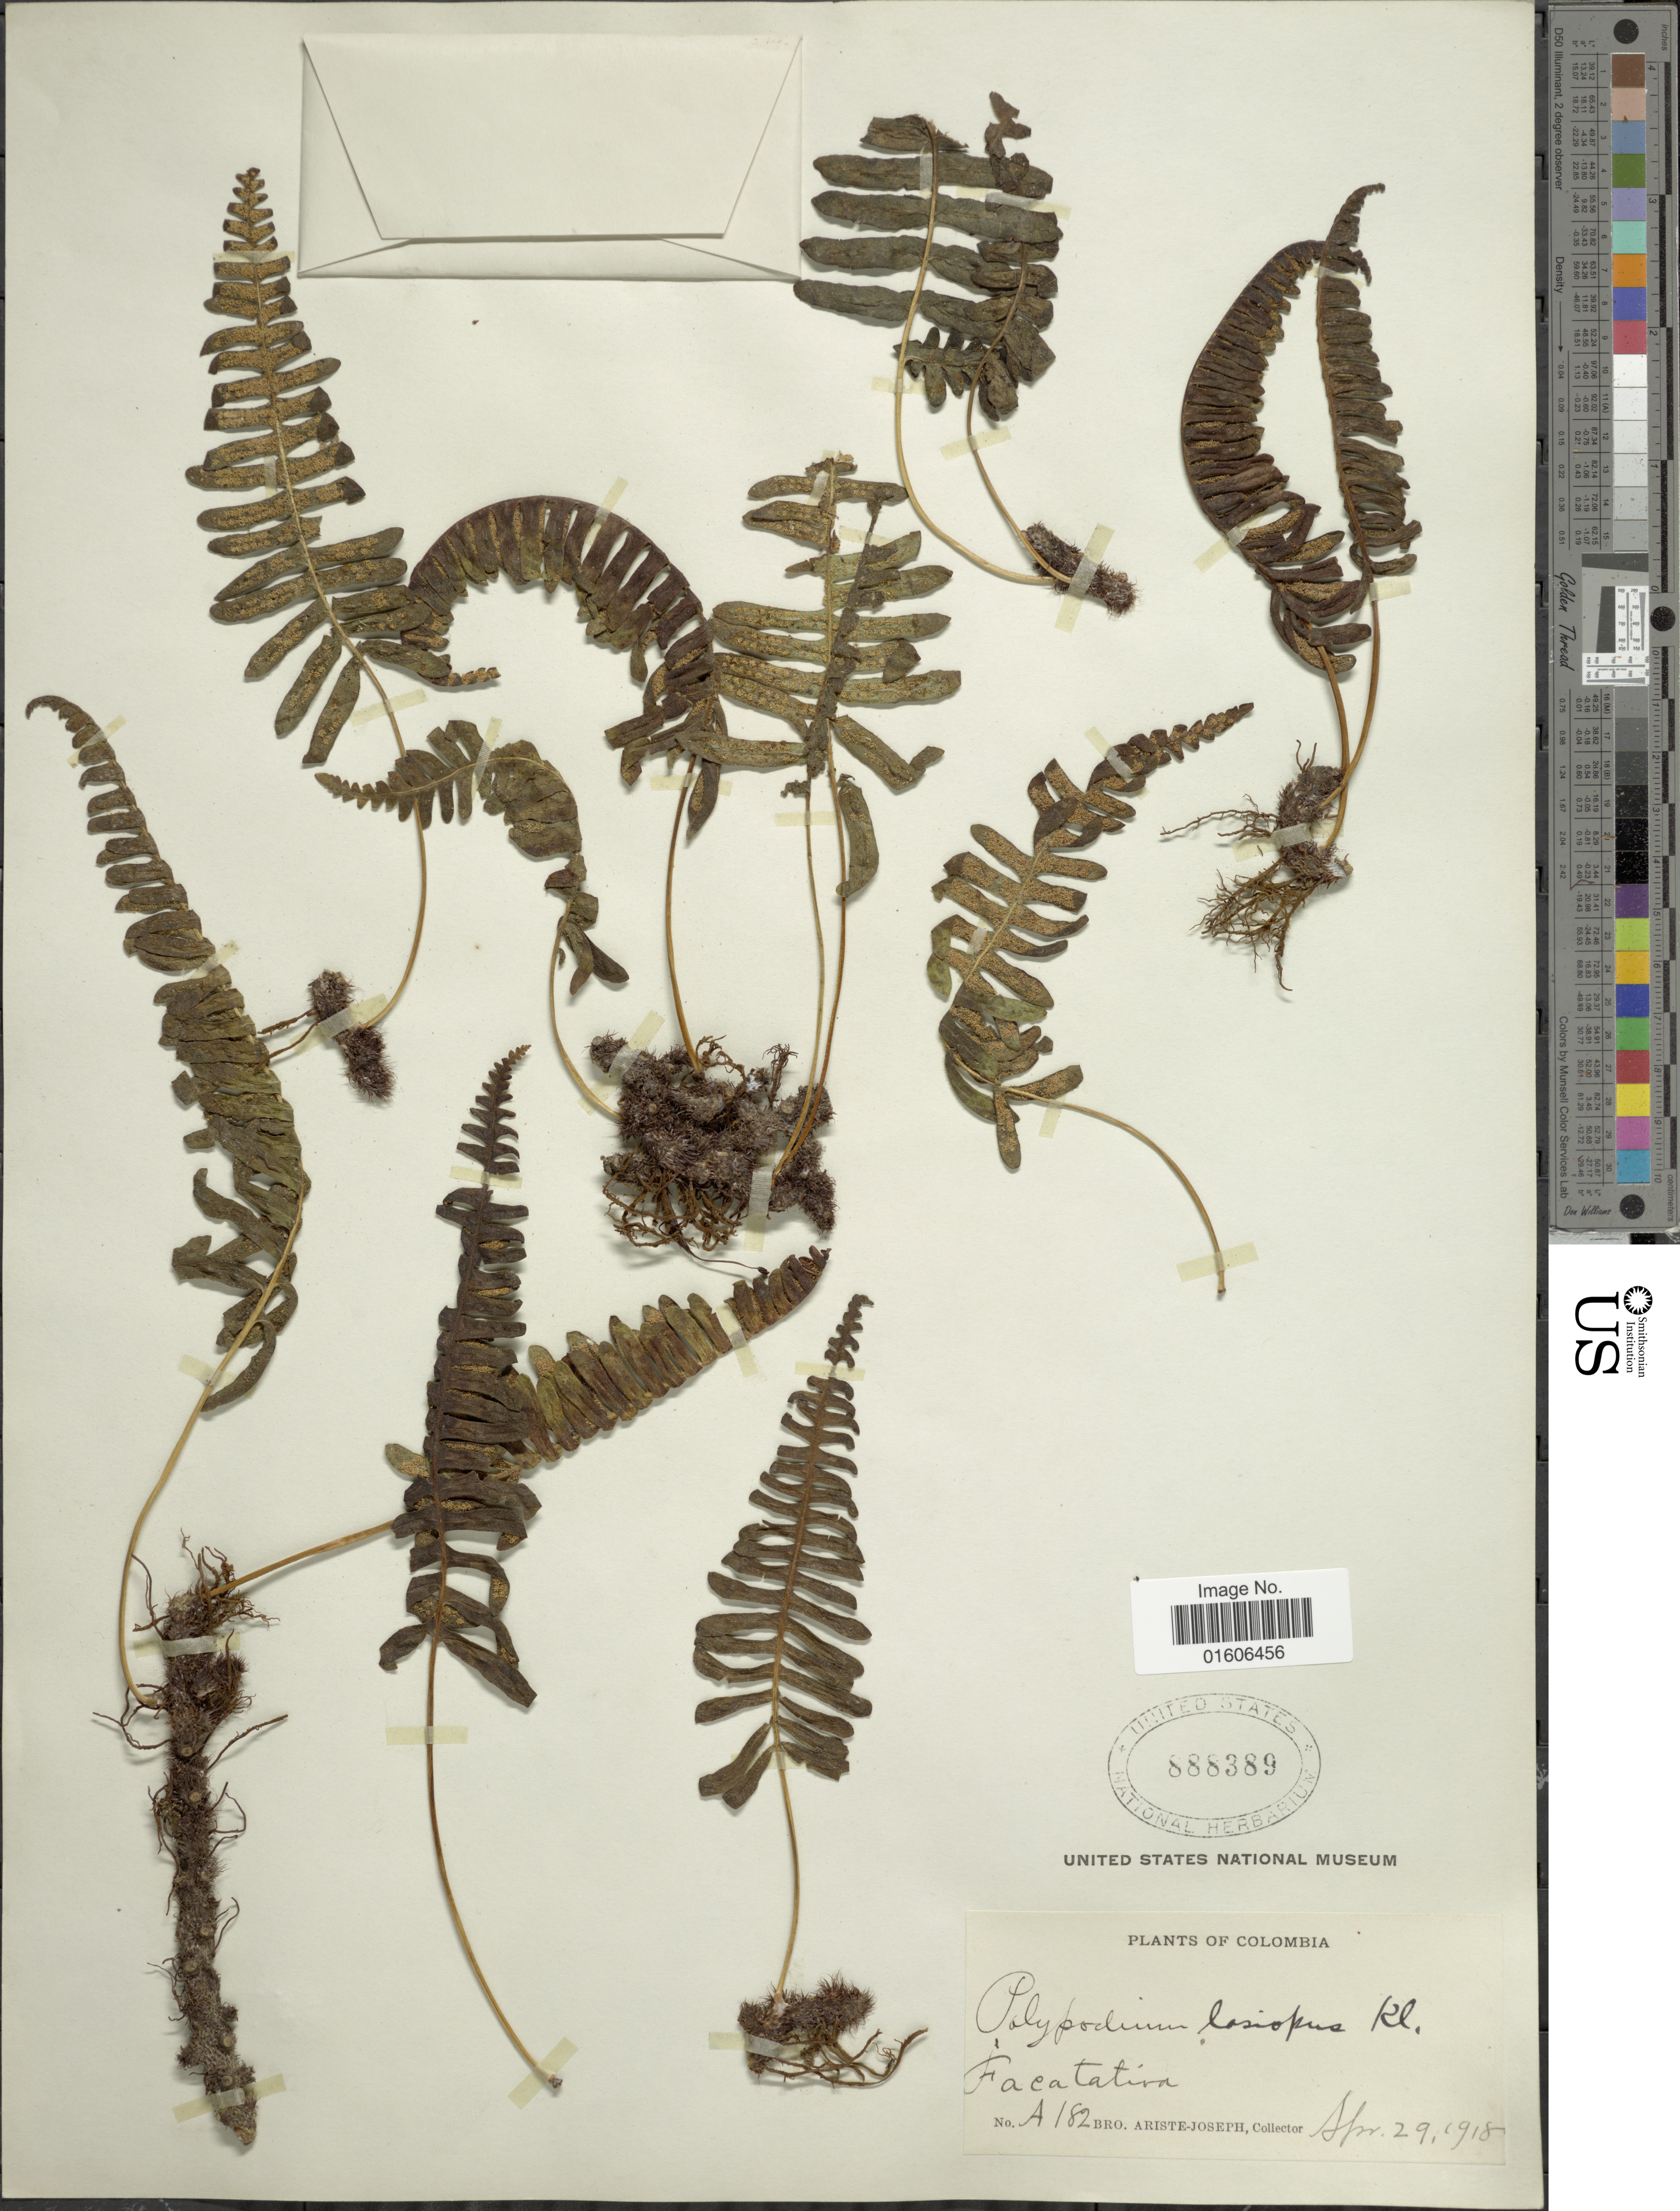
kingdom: Plantae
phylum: Tracheophyta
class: Polypodiopsida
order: Polypodiales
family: Polypodiaceae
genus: Serpocaulon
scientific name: Serpocaulon lasiopus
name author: (Klotzsch) A.R. Sm.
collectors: Bro. Ariste-Joseph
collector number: A182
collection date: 1918-04-29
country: Colombia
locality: Facatativa.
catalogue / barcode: US 888389